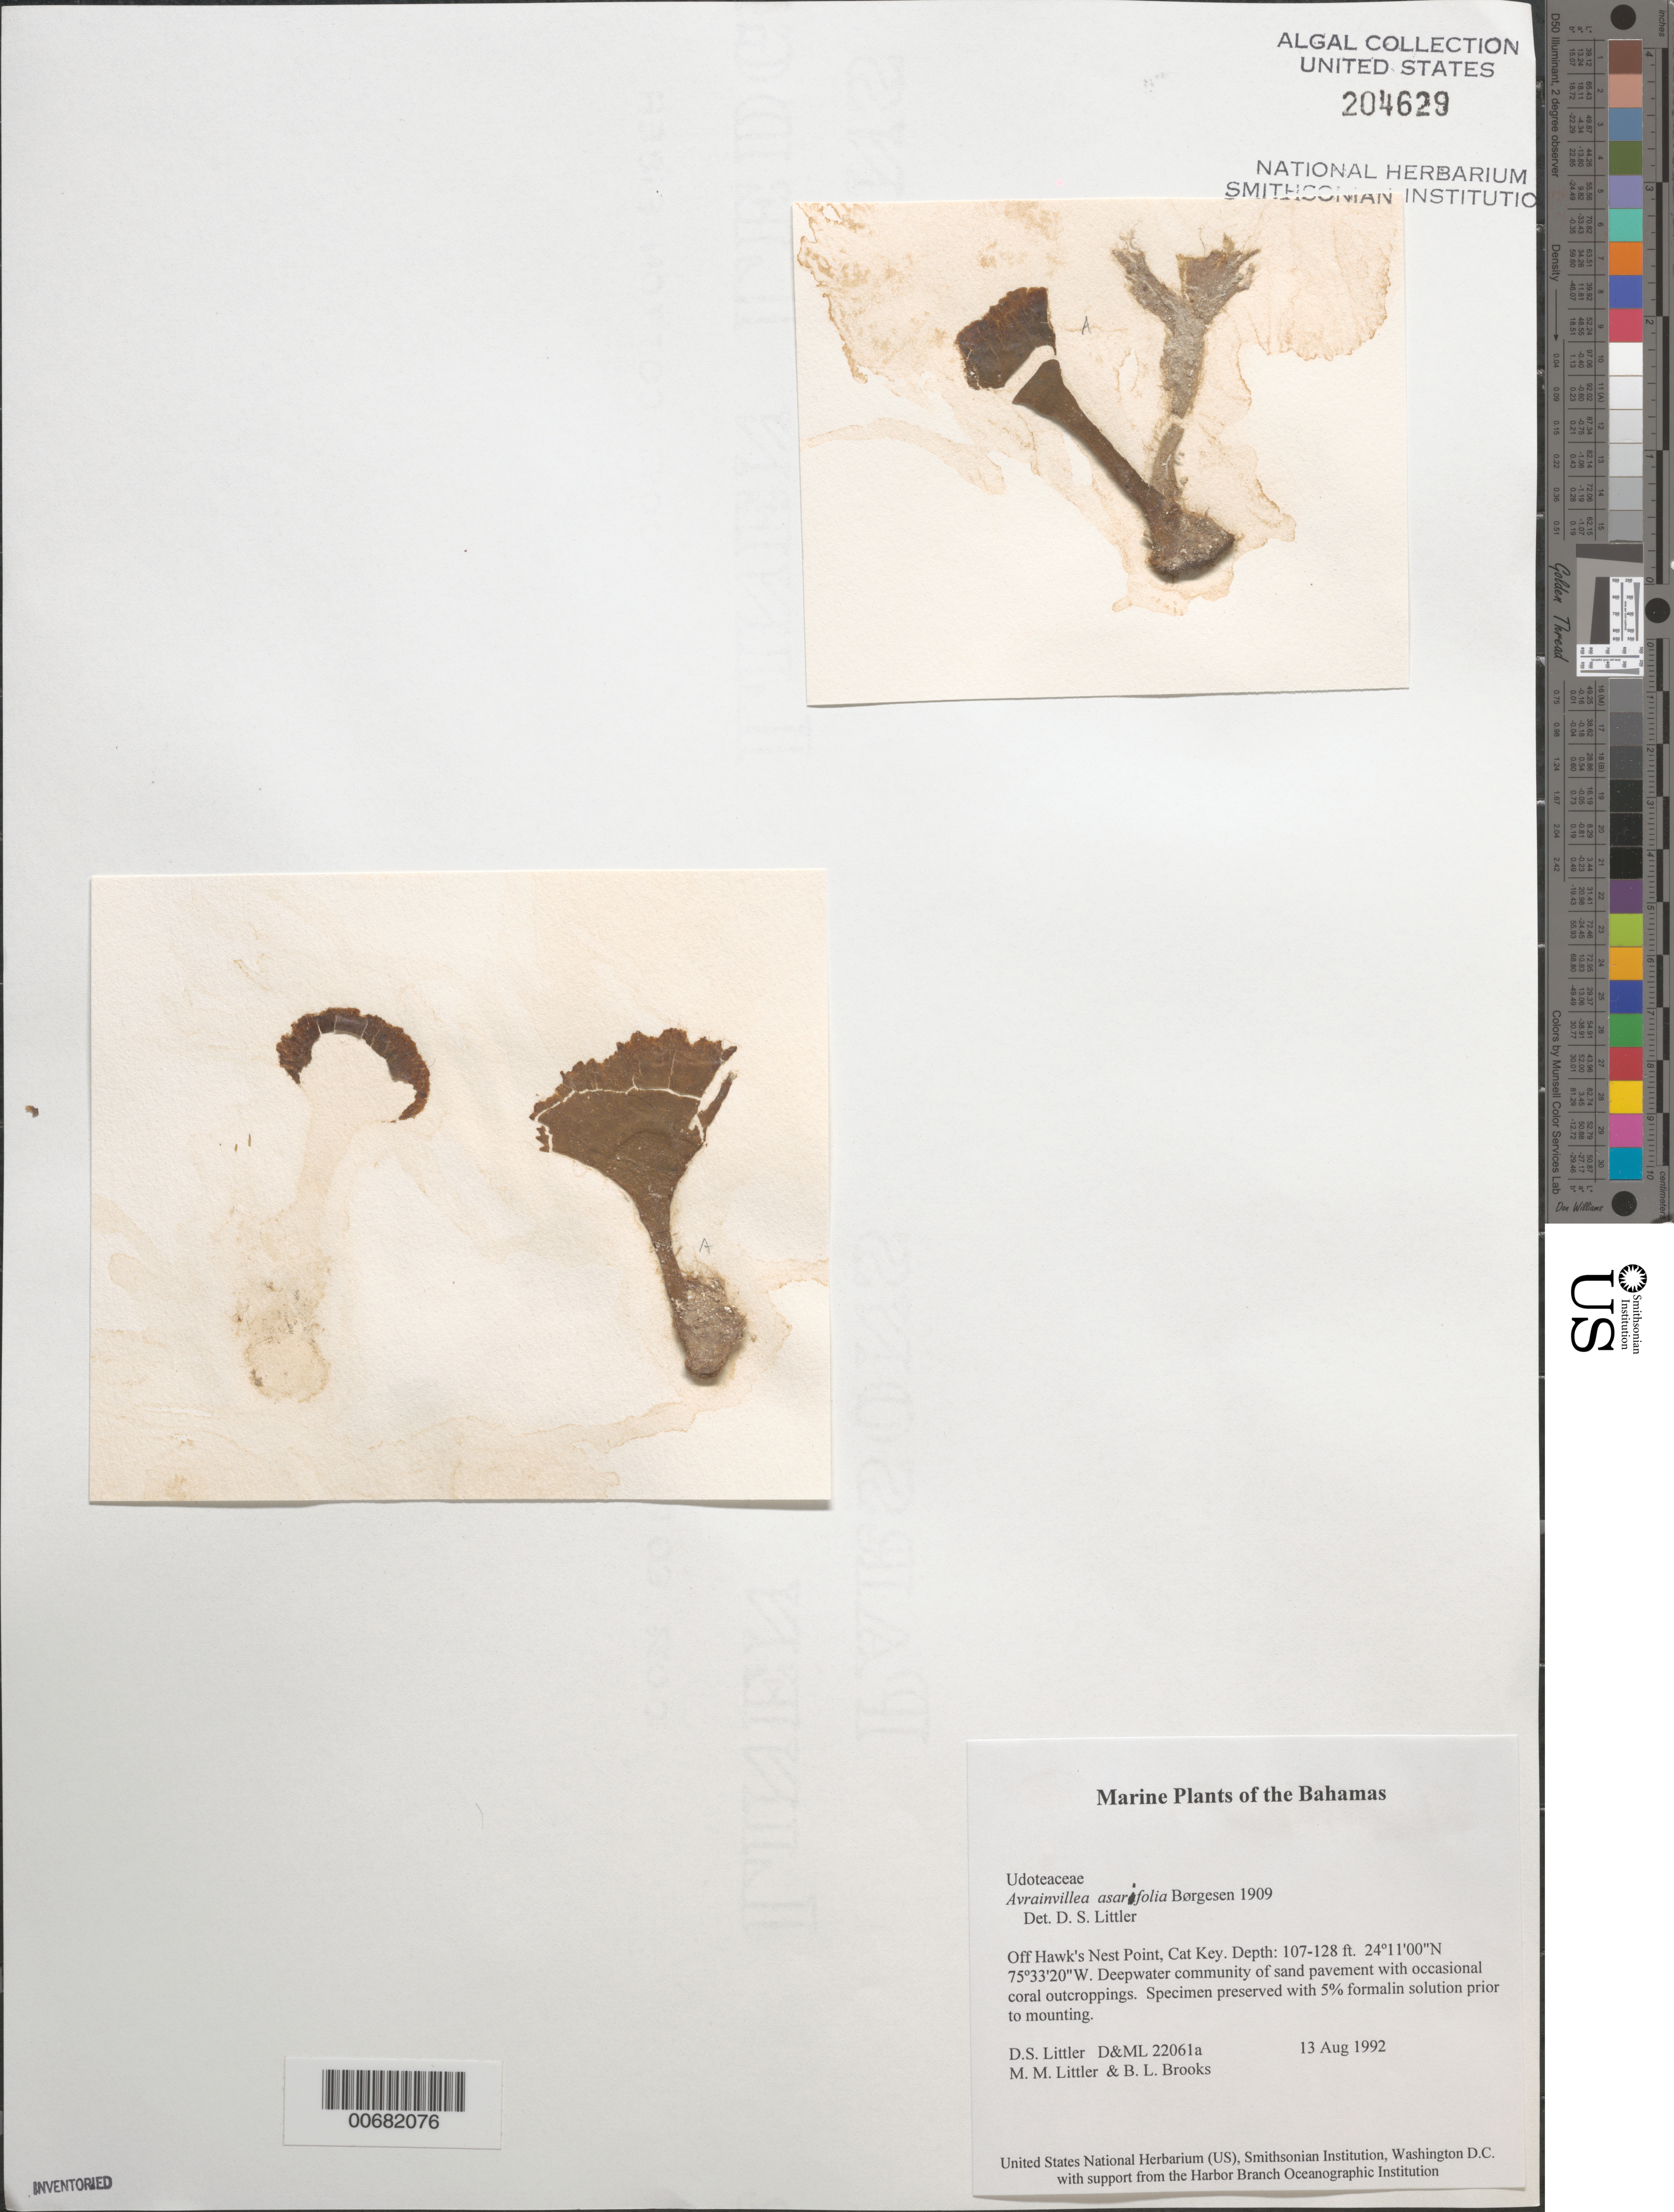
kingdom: Plantae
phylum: Chlorophyta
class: Ulvophyceae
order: Bryopsidales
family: Dichotomosiphonaceae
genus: Avrainvillea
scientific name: Avrainvillea asarifolia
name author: Børgesen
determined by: Littler, D. S.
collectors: D. S. Littler, M. M. Littler & B. Brooks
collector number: D&ML 22061a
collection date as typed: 13 Aug 1992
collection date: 1992-08-13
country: Bahamas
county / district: Cat Island District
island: Cat Island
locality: Off Hawk's Nest Point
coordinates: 24 11' 00" N, 75 33' 20" W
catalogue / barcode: US 204629